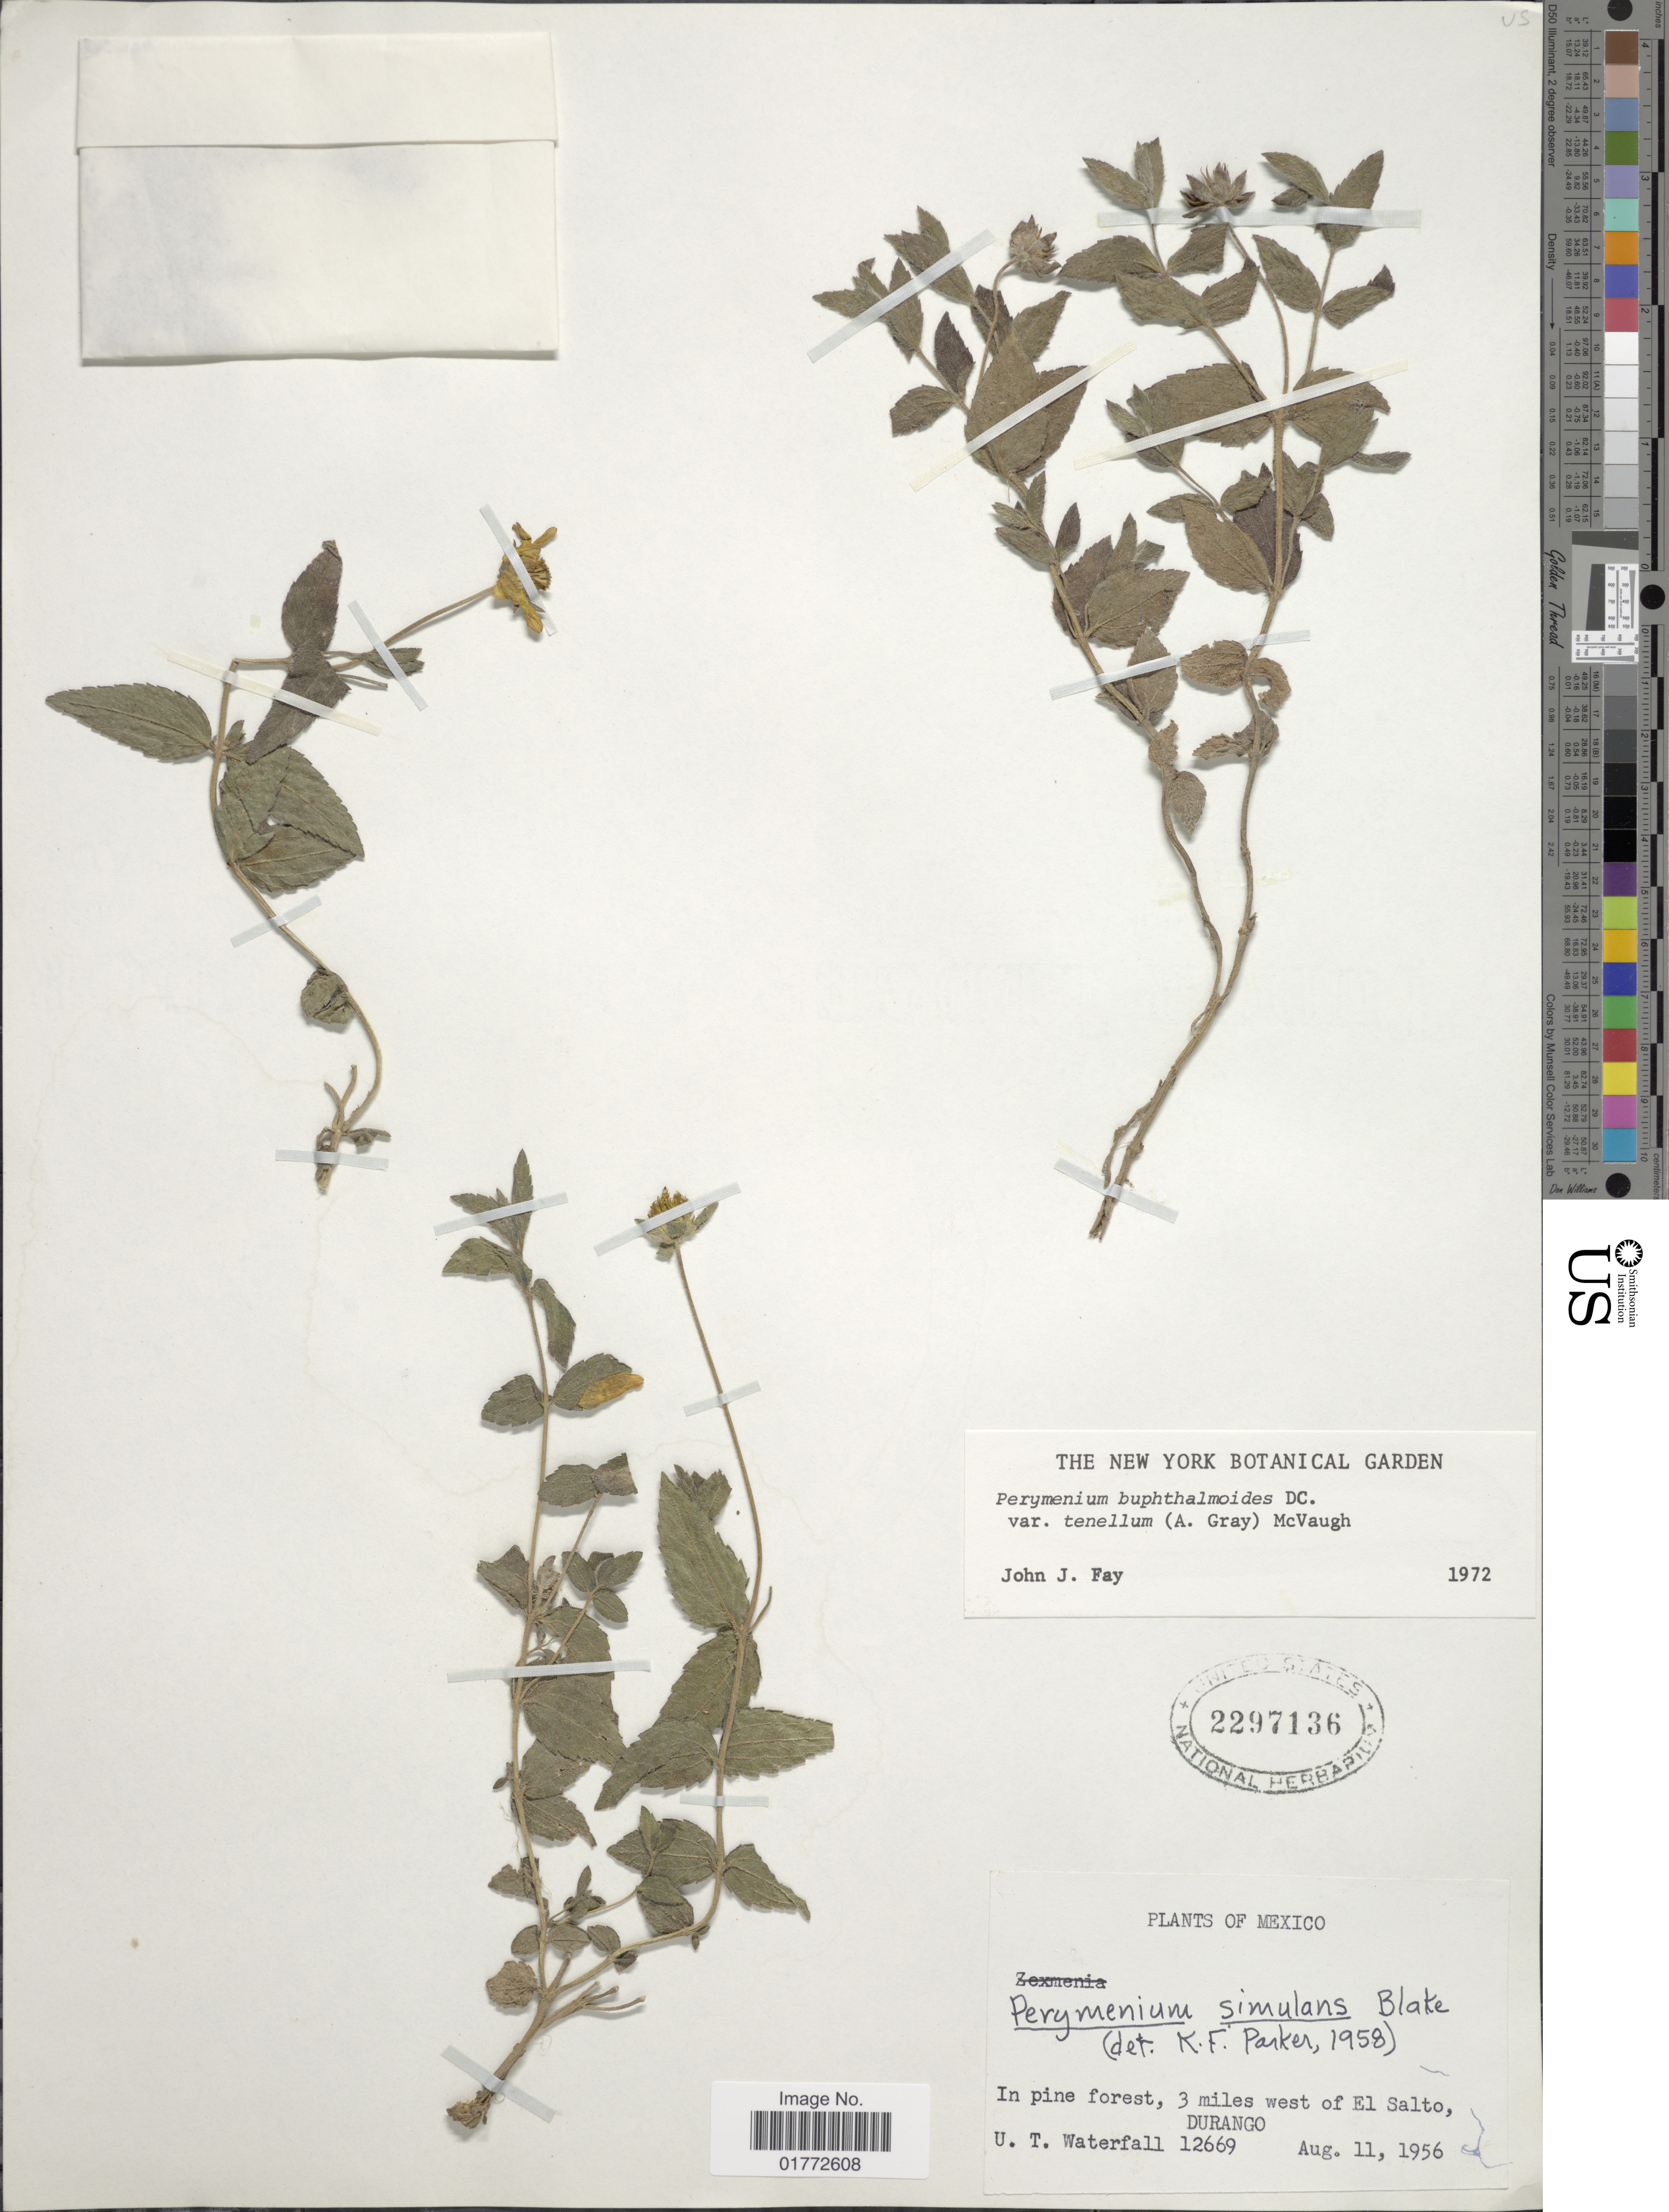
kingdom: Plantae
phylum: Tracheophyta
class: Magnoliopsida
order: Asterales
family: Asteraceae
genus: Perymenium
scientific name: Perymenium buphthalmoides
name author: DC.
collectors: U. T. Waterfall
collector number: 12669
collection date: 1956-08-11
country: Mexico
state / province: Durango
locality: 3 miles west of El Salto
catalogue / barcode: US 2297136